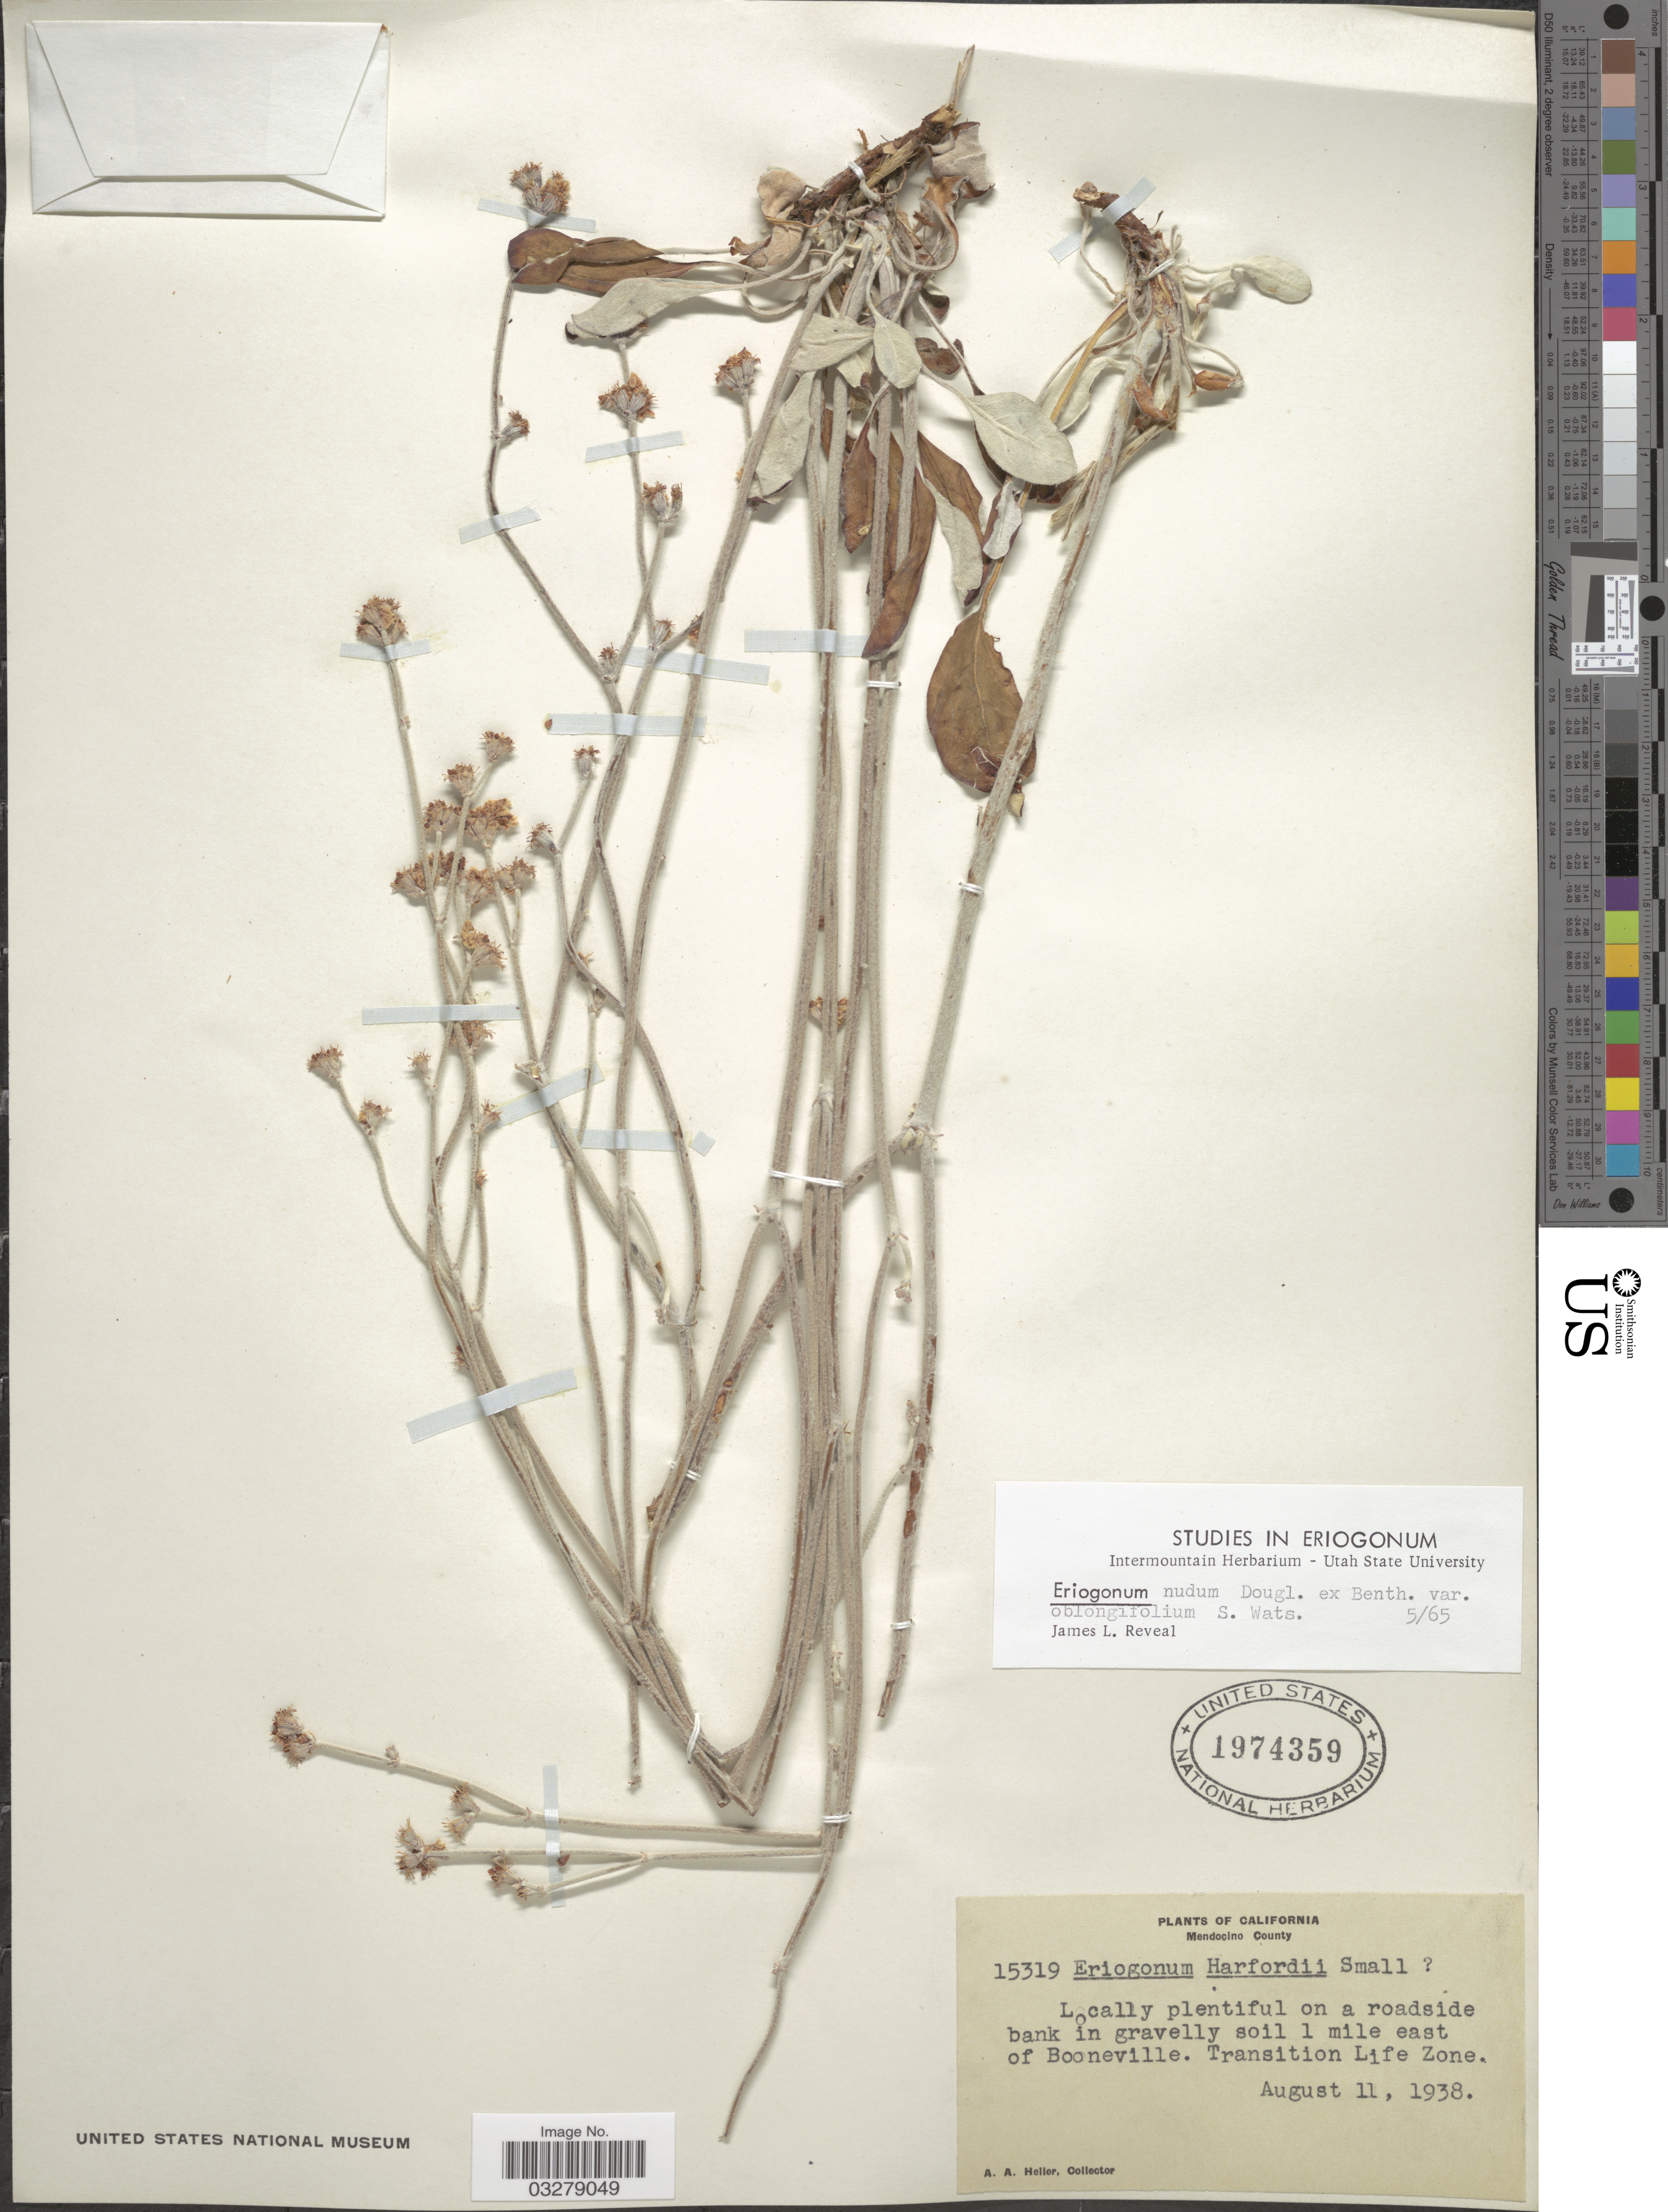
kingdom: Plantae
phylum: Tracheophyta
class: Magnoliopsida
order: Caryophyllales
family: Polygonaceae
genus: Eriogonum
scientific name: Eriogonum nudum var. oblongifolium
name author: Douglas ex Benth.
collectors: A. A. Heller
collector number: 15319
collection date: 1938-08-11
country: United States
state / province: California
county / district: Mendocino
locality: Mendocino County, 1 mile east of Booneville. Transition Life Zone.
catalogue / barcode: US 1974359